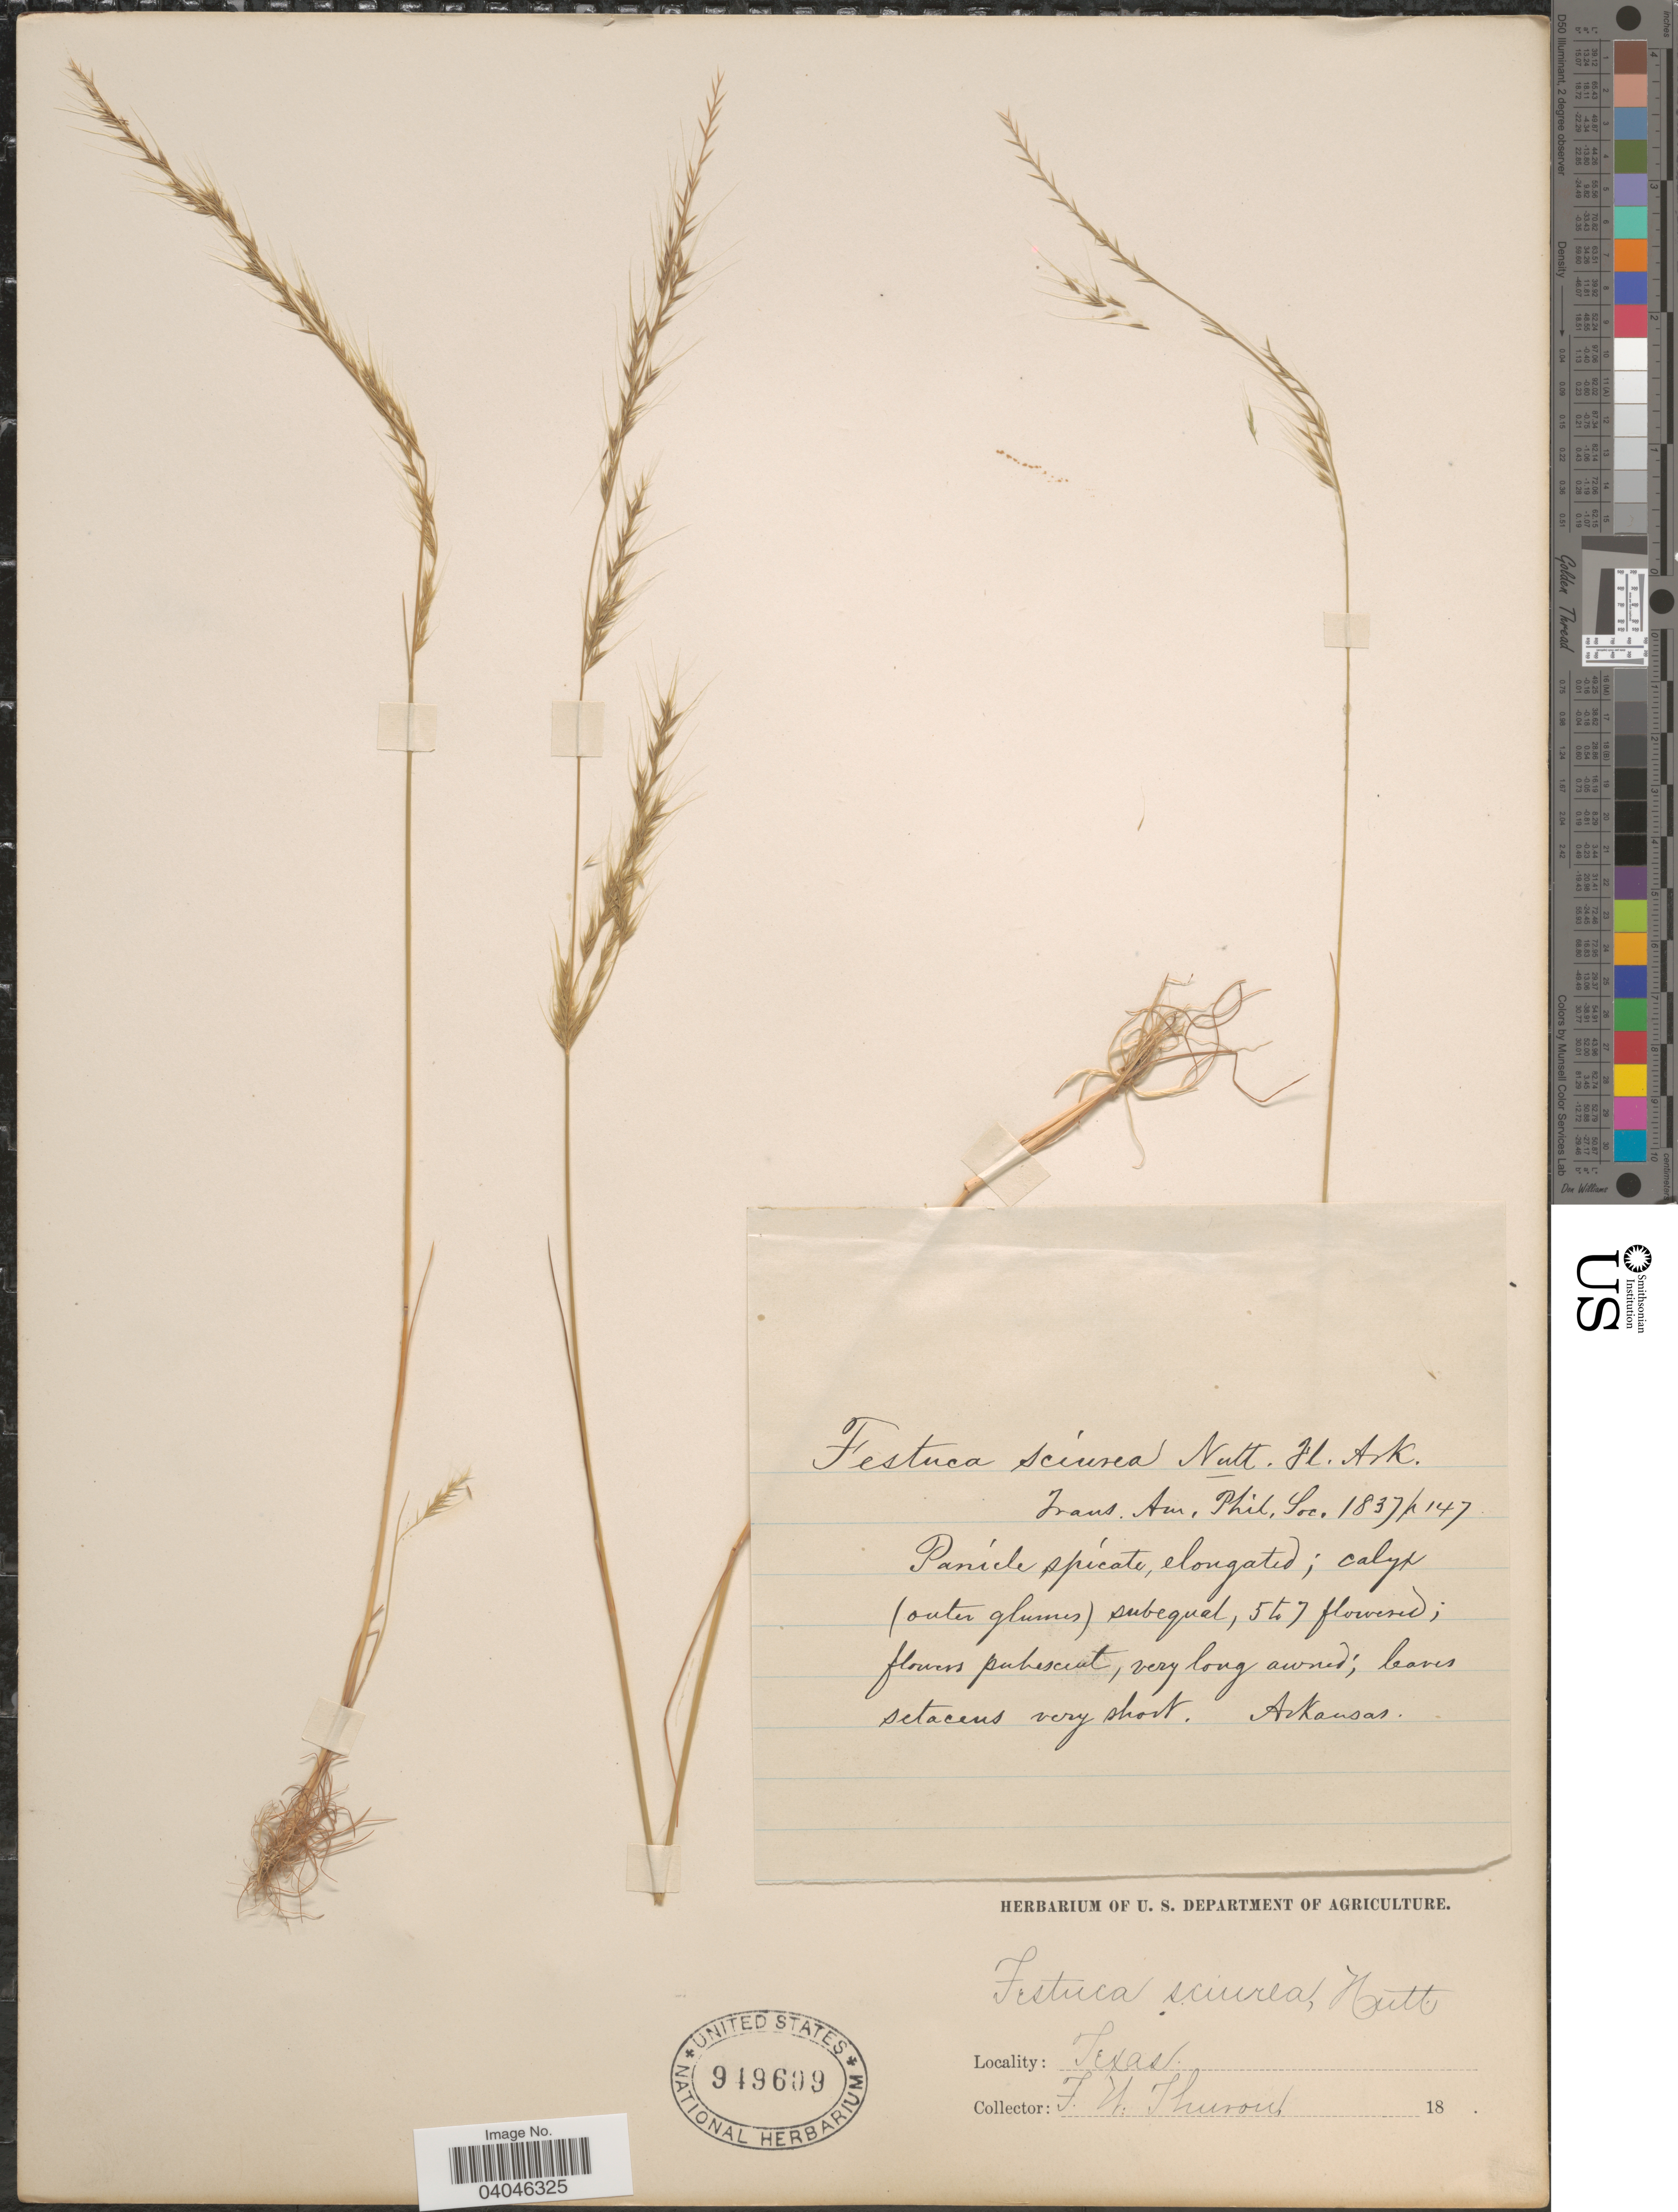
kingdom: Plantae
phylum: Tracheophyta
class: Liliopsida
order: Poales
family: Poaceae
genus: Festuca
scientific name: Festuca sciurea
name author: Nutt.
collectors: F. W. Thurow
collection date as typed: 18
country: United States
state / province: Texas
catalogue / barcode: US 949609